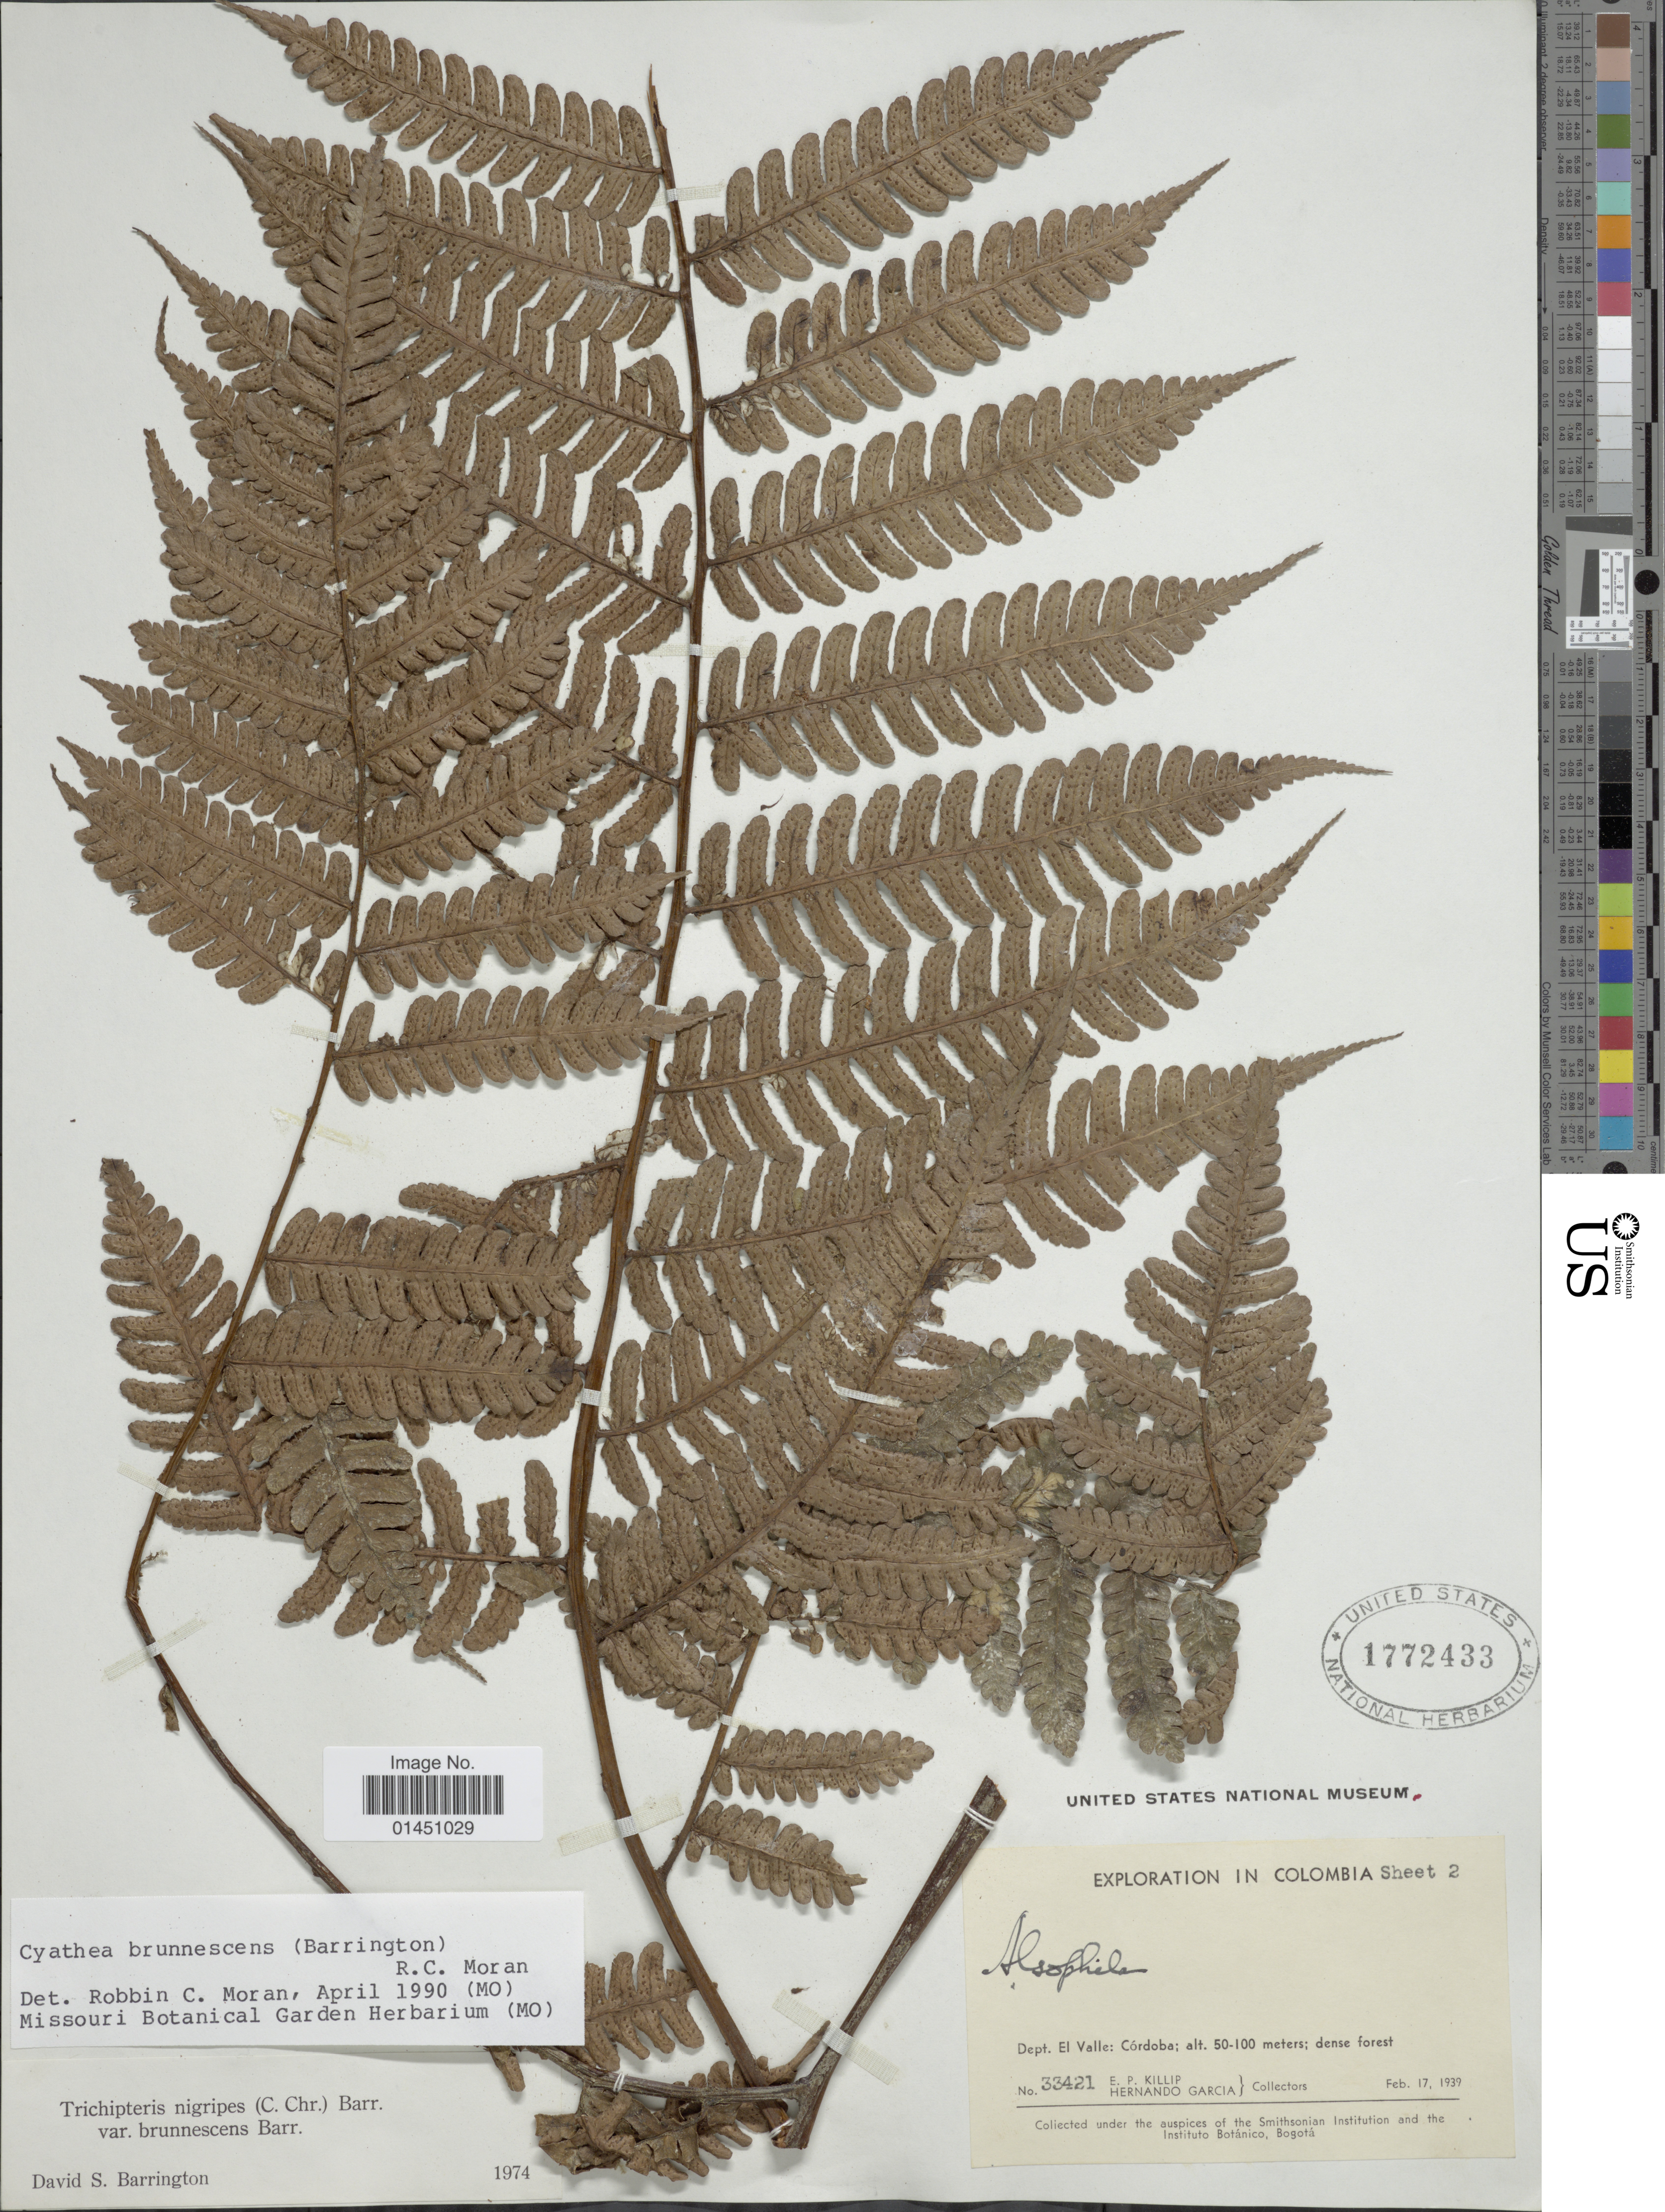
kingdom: Plantae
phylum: Tracheophyta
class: Polypodiopsida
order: Cyatheales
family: Cyatheaceae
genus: Cyathea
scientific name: Cyathea brunnescens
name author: (Barrington) R.C. Moran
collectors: E. P. Killip & H. Garcia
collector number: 33421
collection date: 1939-02-17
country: Colombia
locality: Dept. El Valle: Cordoba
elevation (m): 50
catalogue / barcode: US 1772433